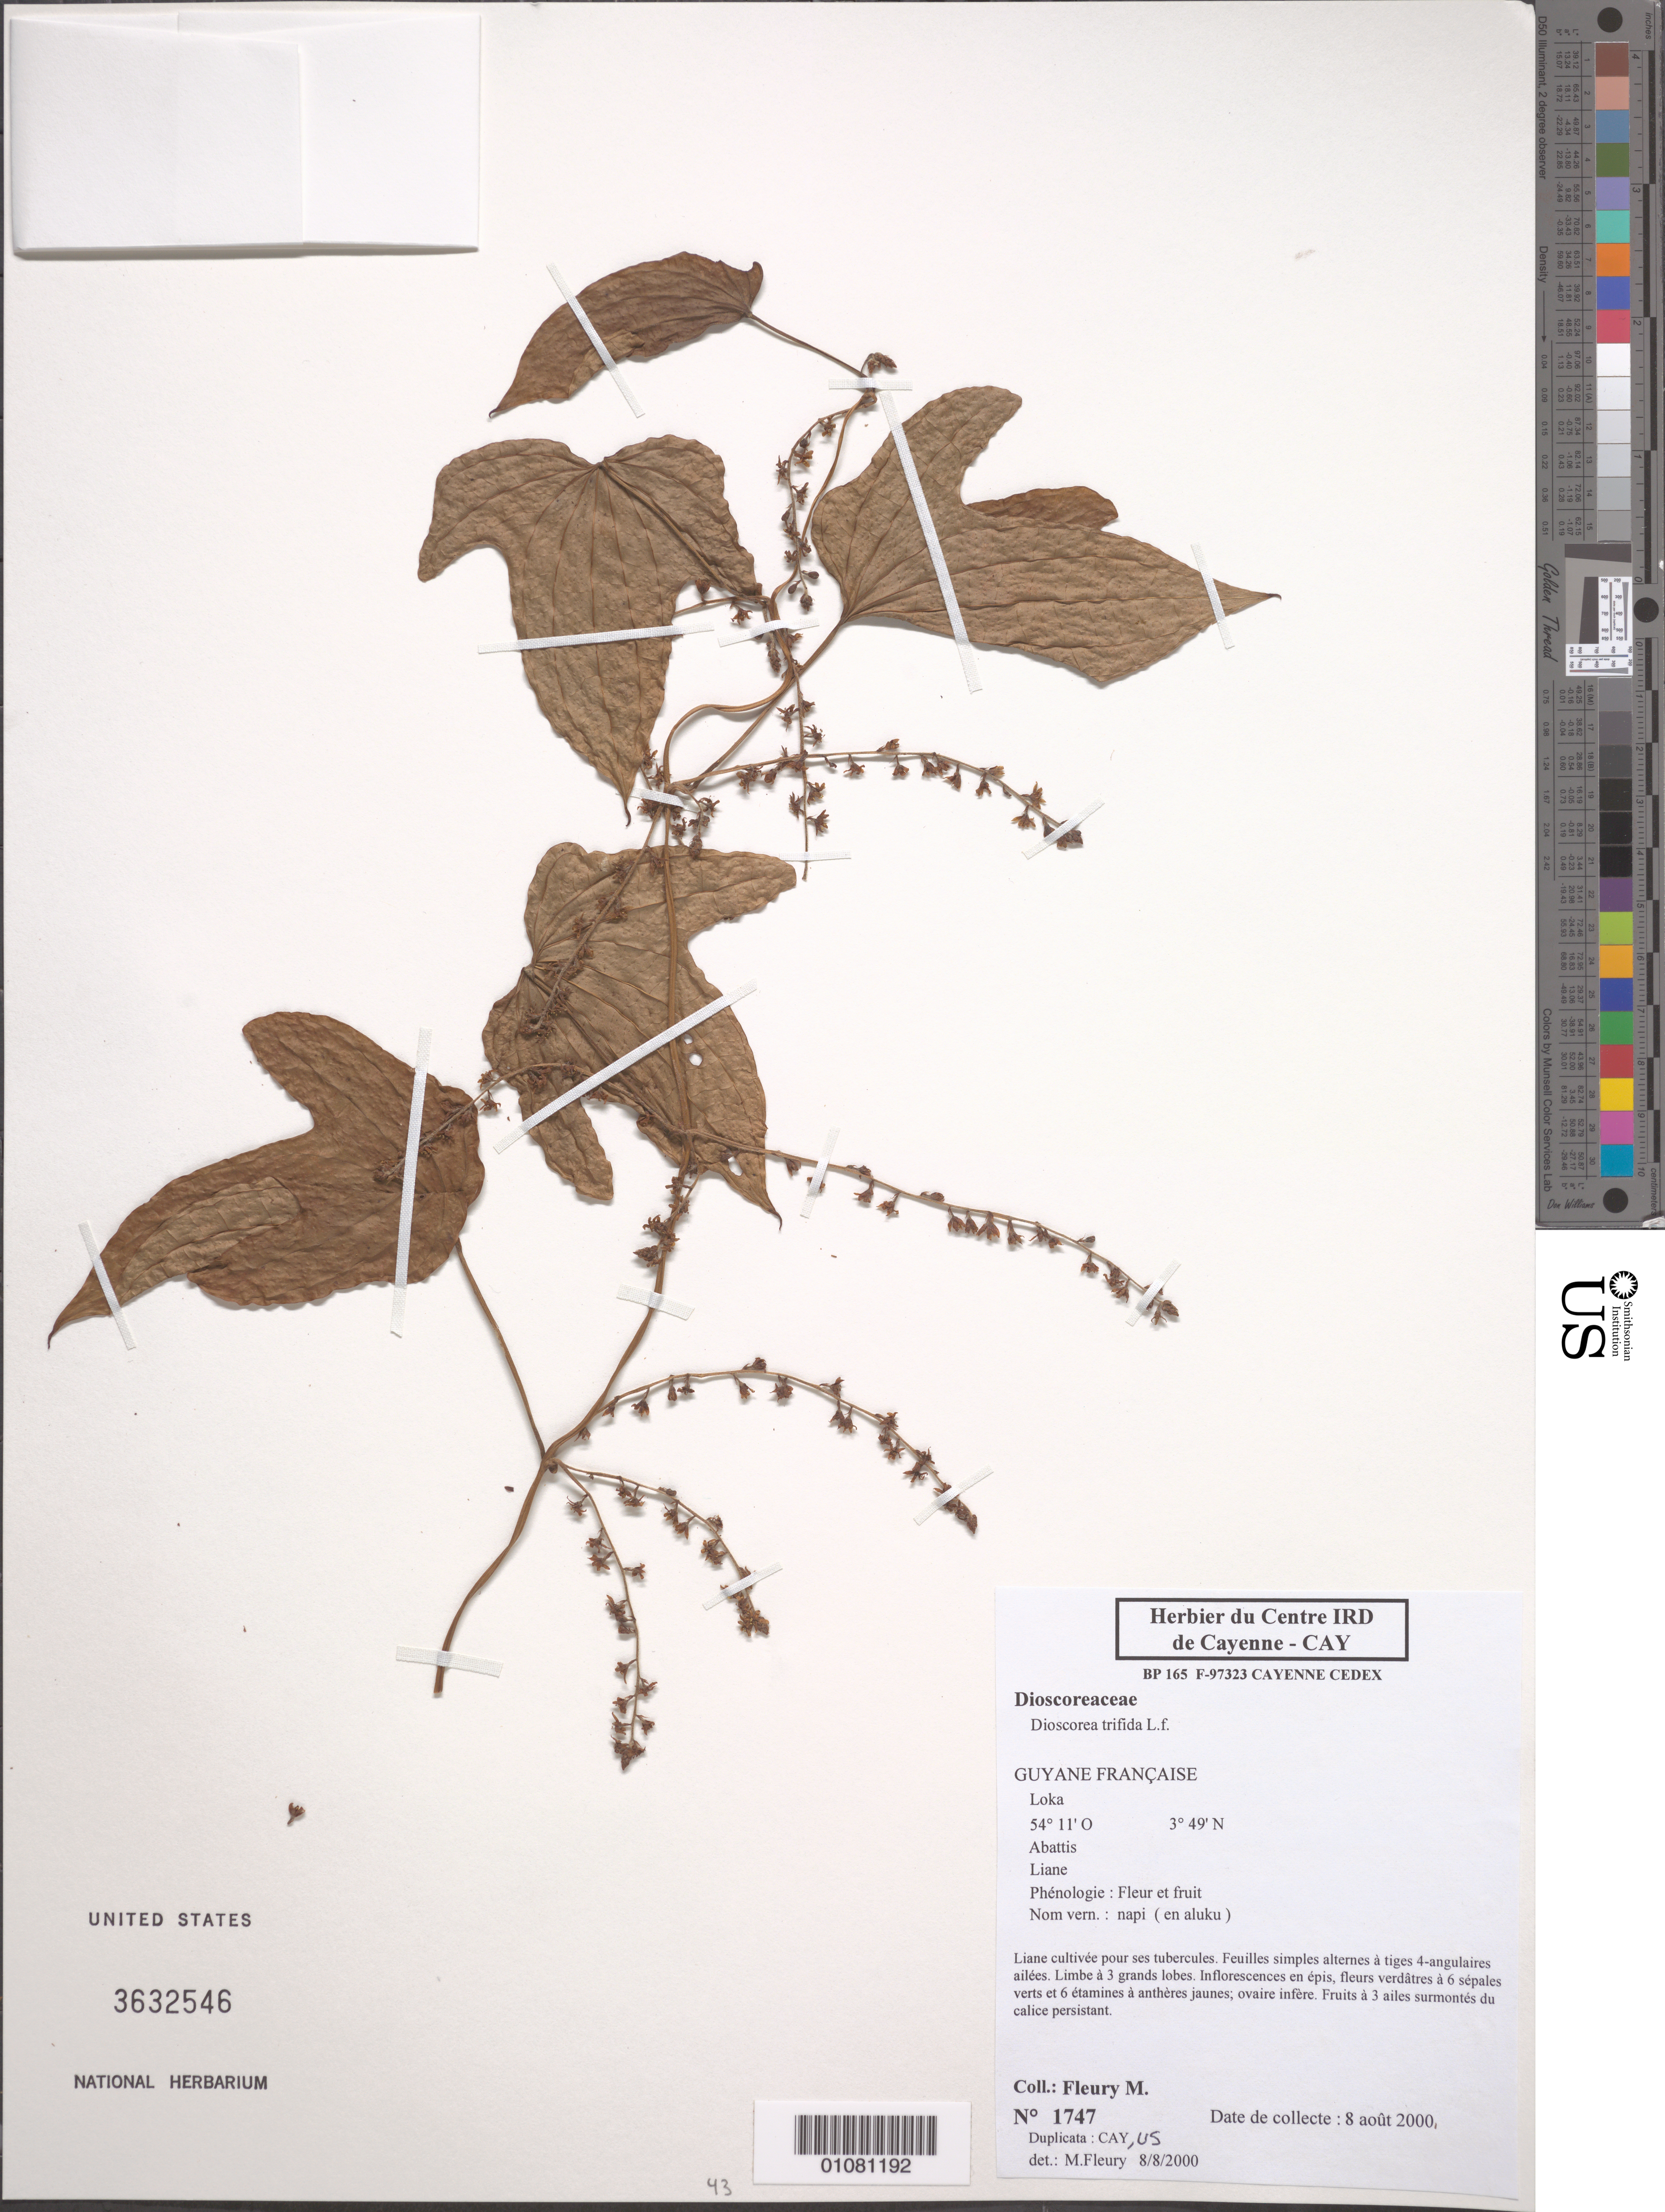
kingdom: Plantae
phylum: Tracheophyta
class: Liliopsida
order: Dioscoreales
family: Dioscoreaceae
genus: Dioscorea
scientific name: Dioscorea trifida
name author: L. f.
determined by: Fleury, M.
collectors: M. Fleury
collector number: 1747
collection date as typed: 8-Aug-00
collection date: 2000-08-08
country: French Guiana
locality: Loka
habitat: Abattis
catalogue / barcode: US 3632546